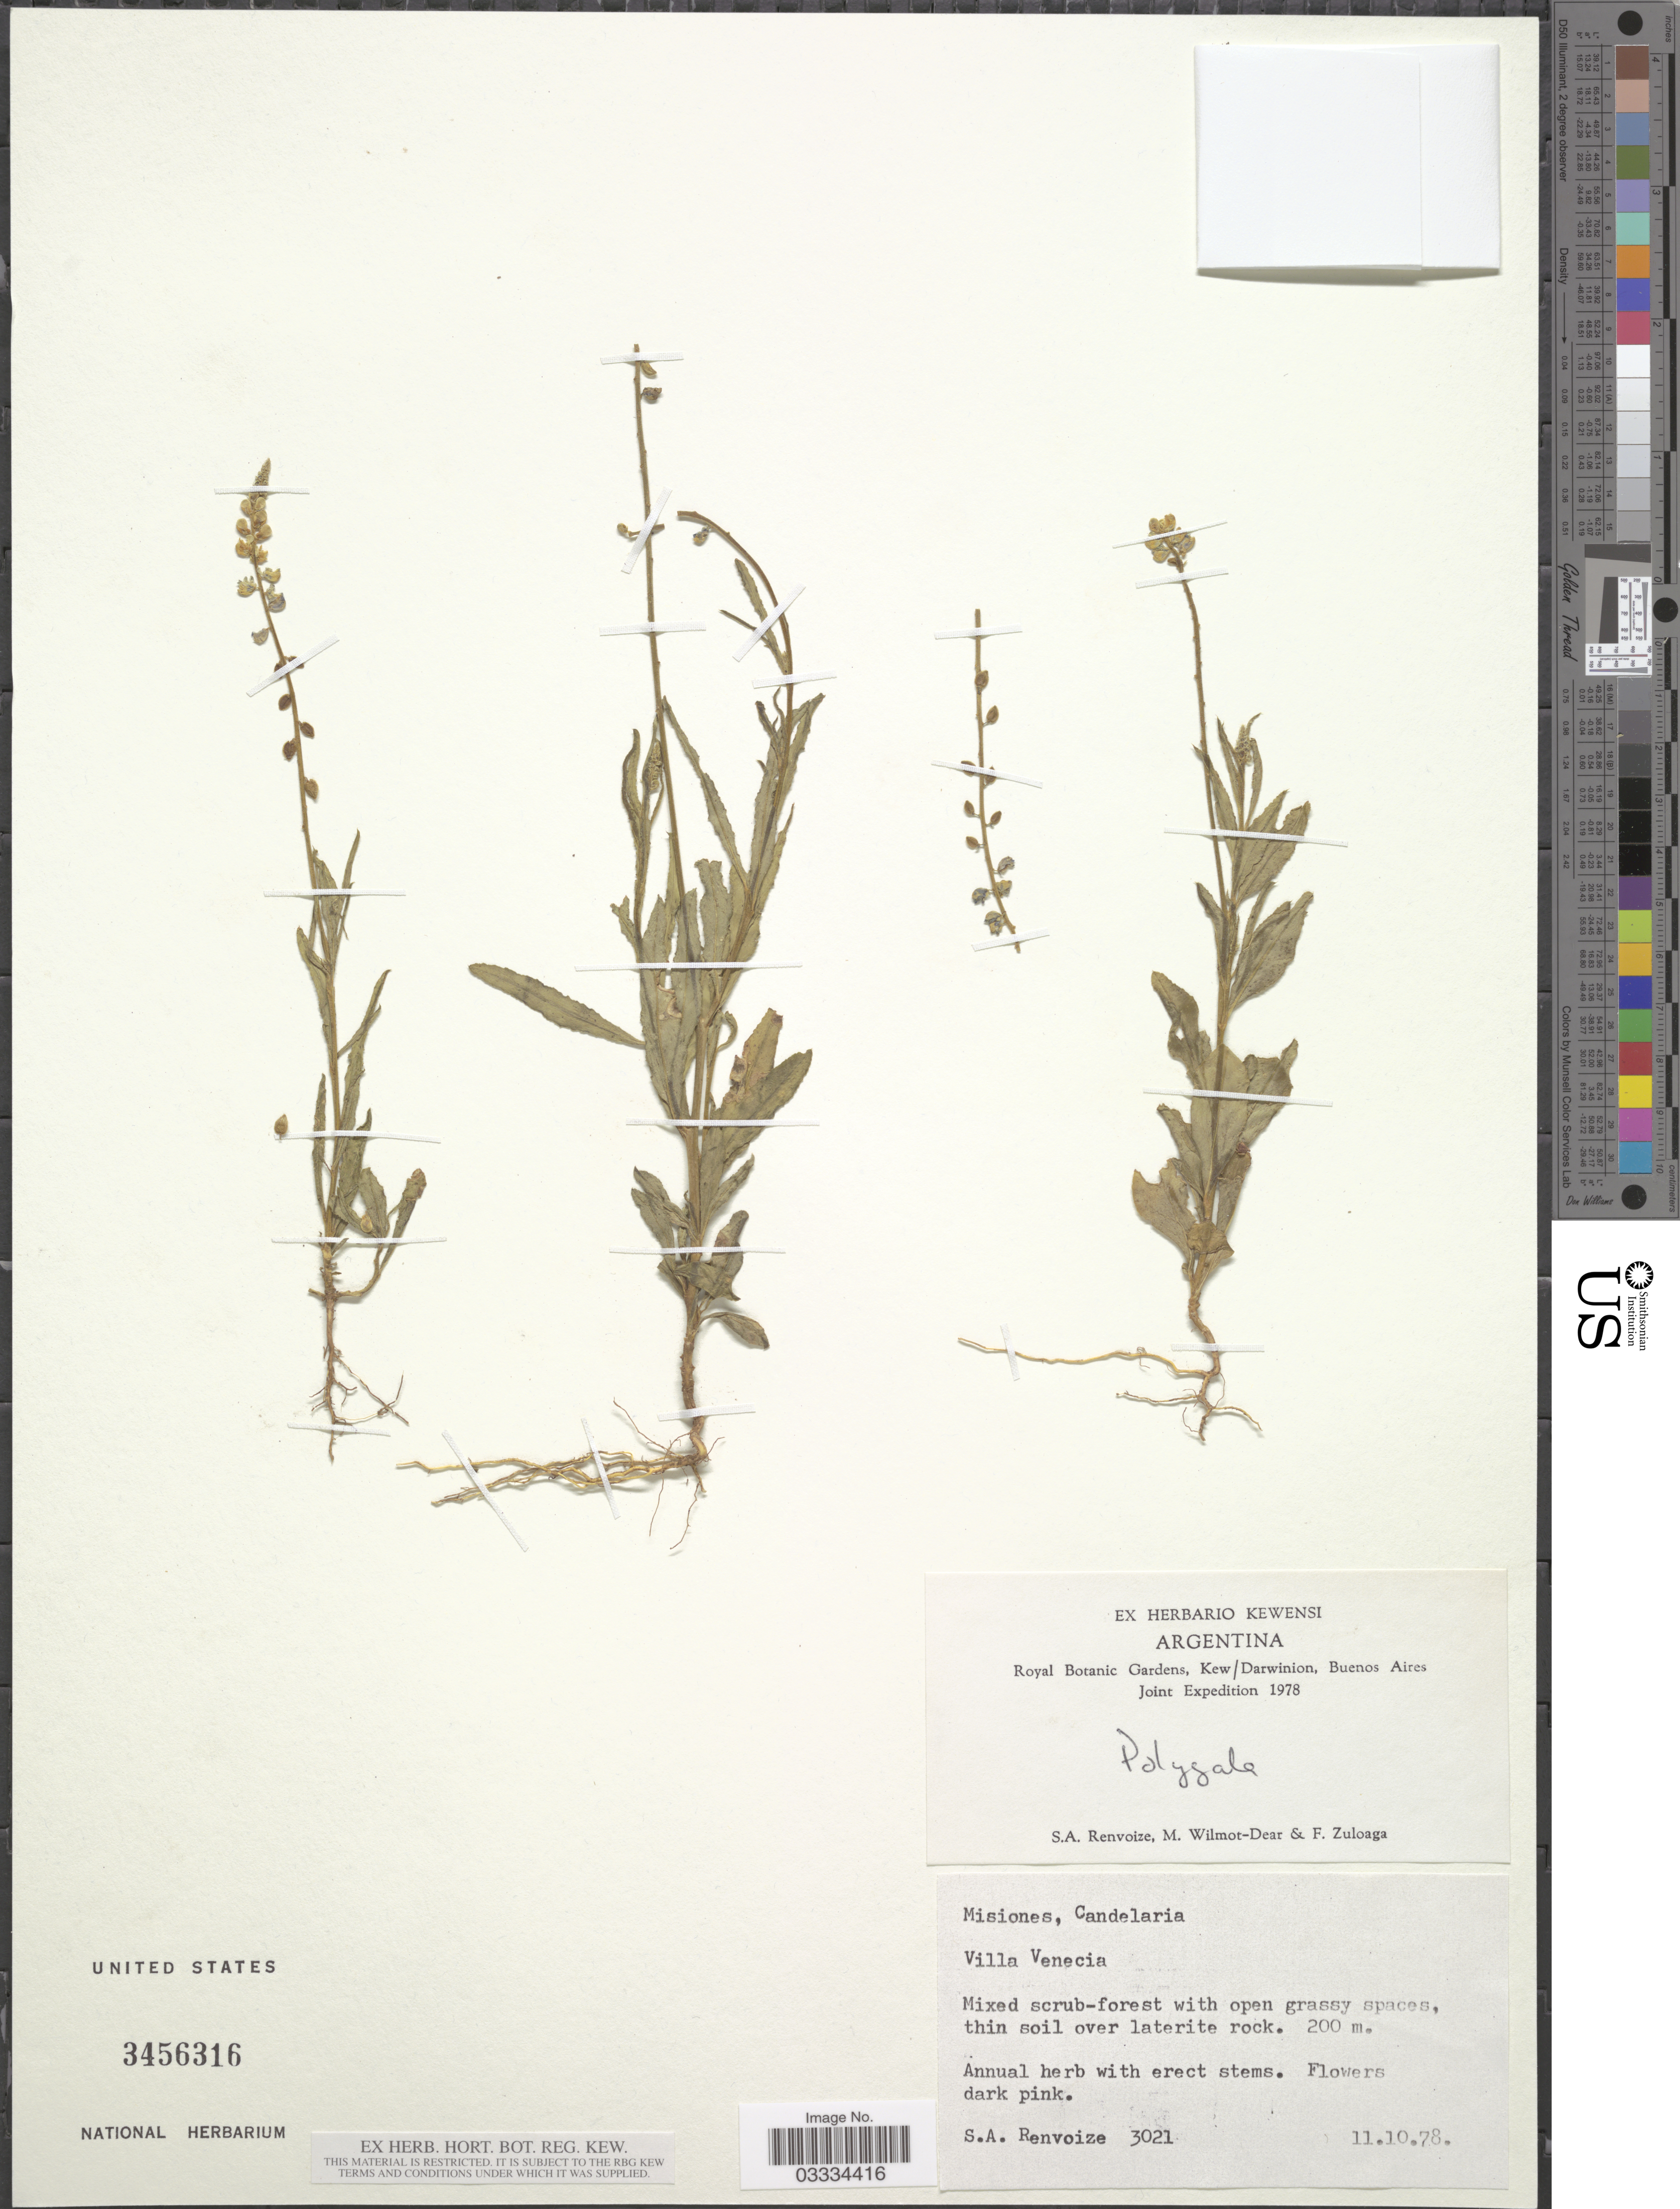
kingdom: Plantae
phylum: Tracheophyta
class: Magnoliopsida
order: Fabales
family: Polygalaceae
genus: Polygala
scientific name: Polygala sp.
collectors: S. A. Renvoize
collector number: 3021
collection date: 1978-10-11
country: Argentina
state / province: Misiones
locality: Candelaria. Villa Venecia.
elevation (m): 200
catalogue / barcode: US 3456316